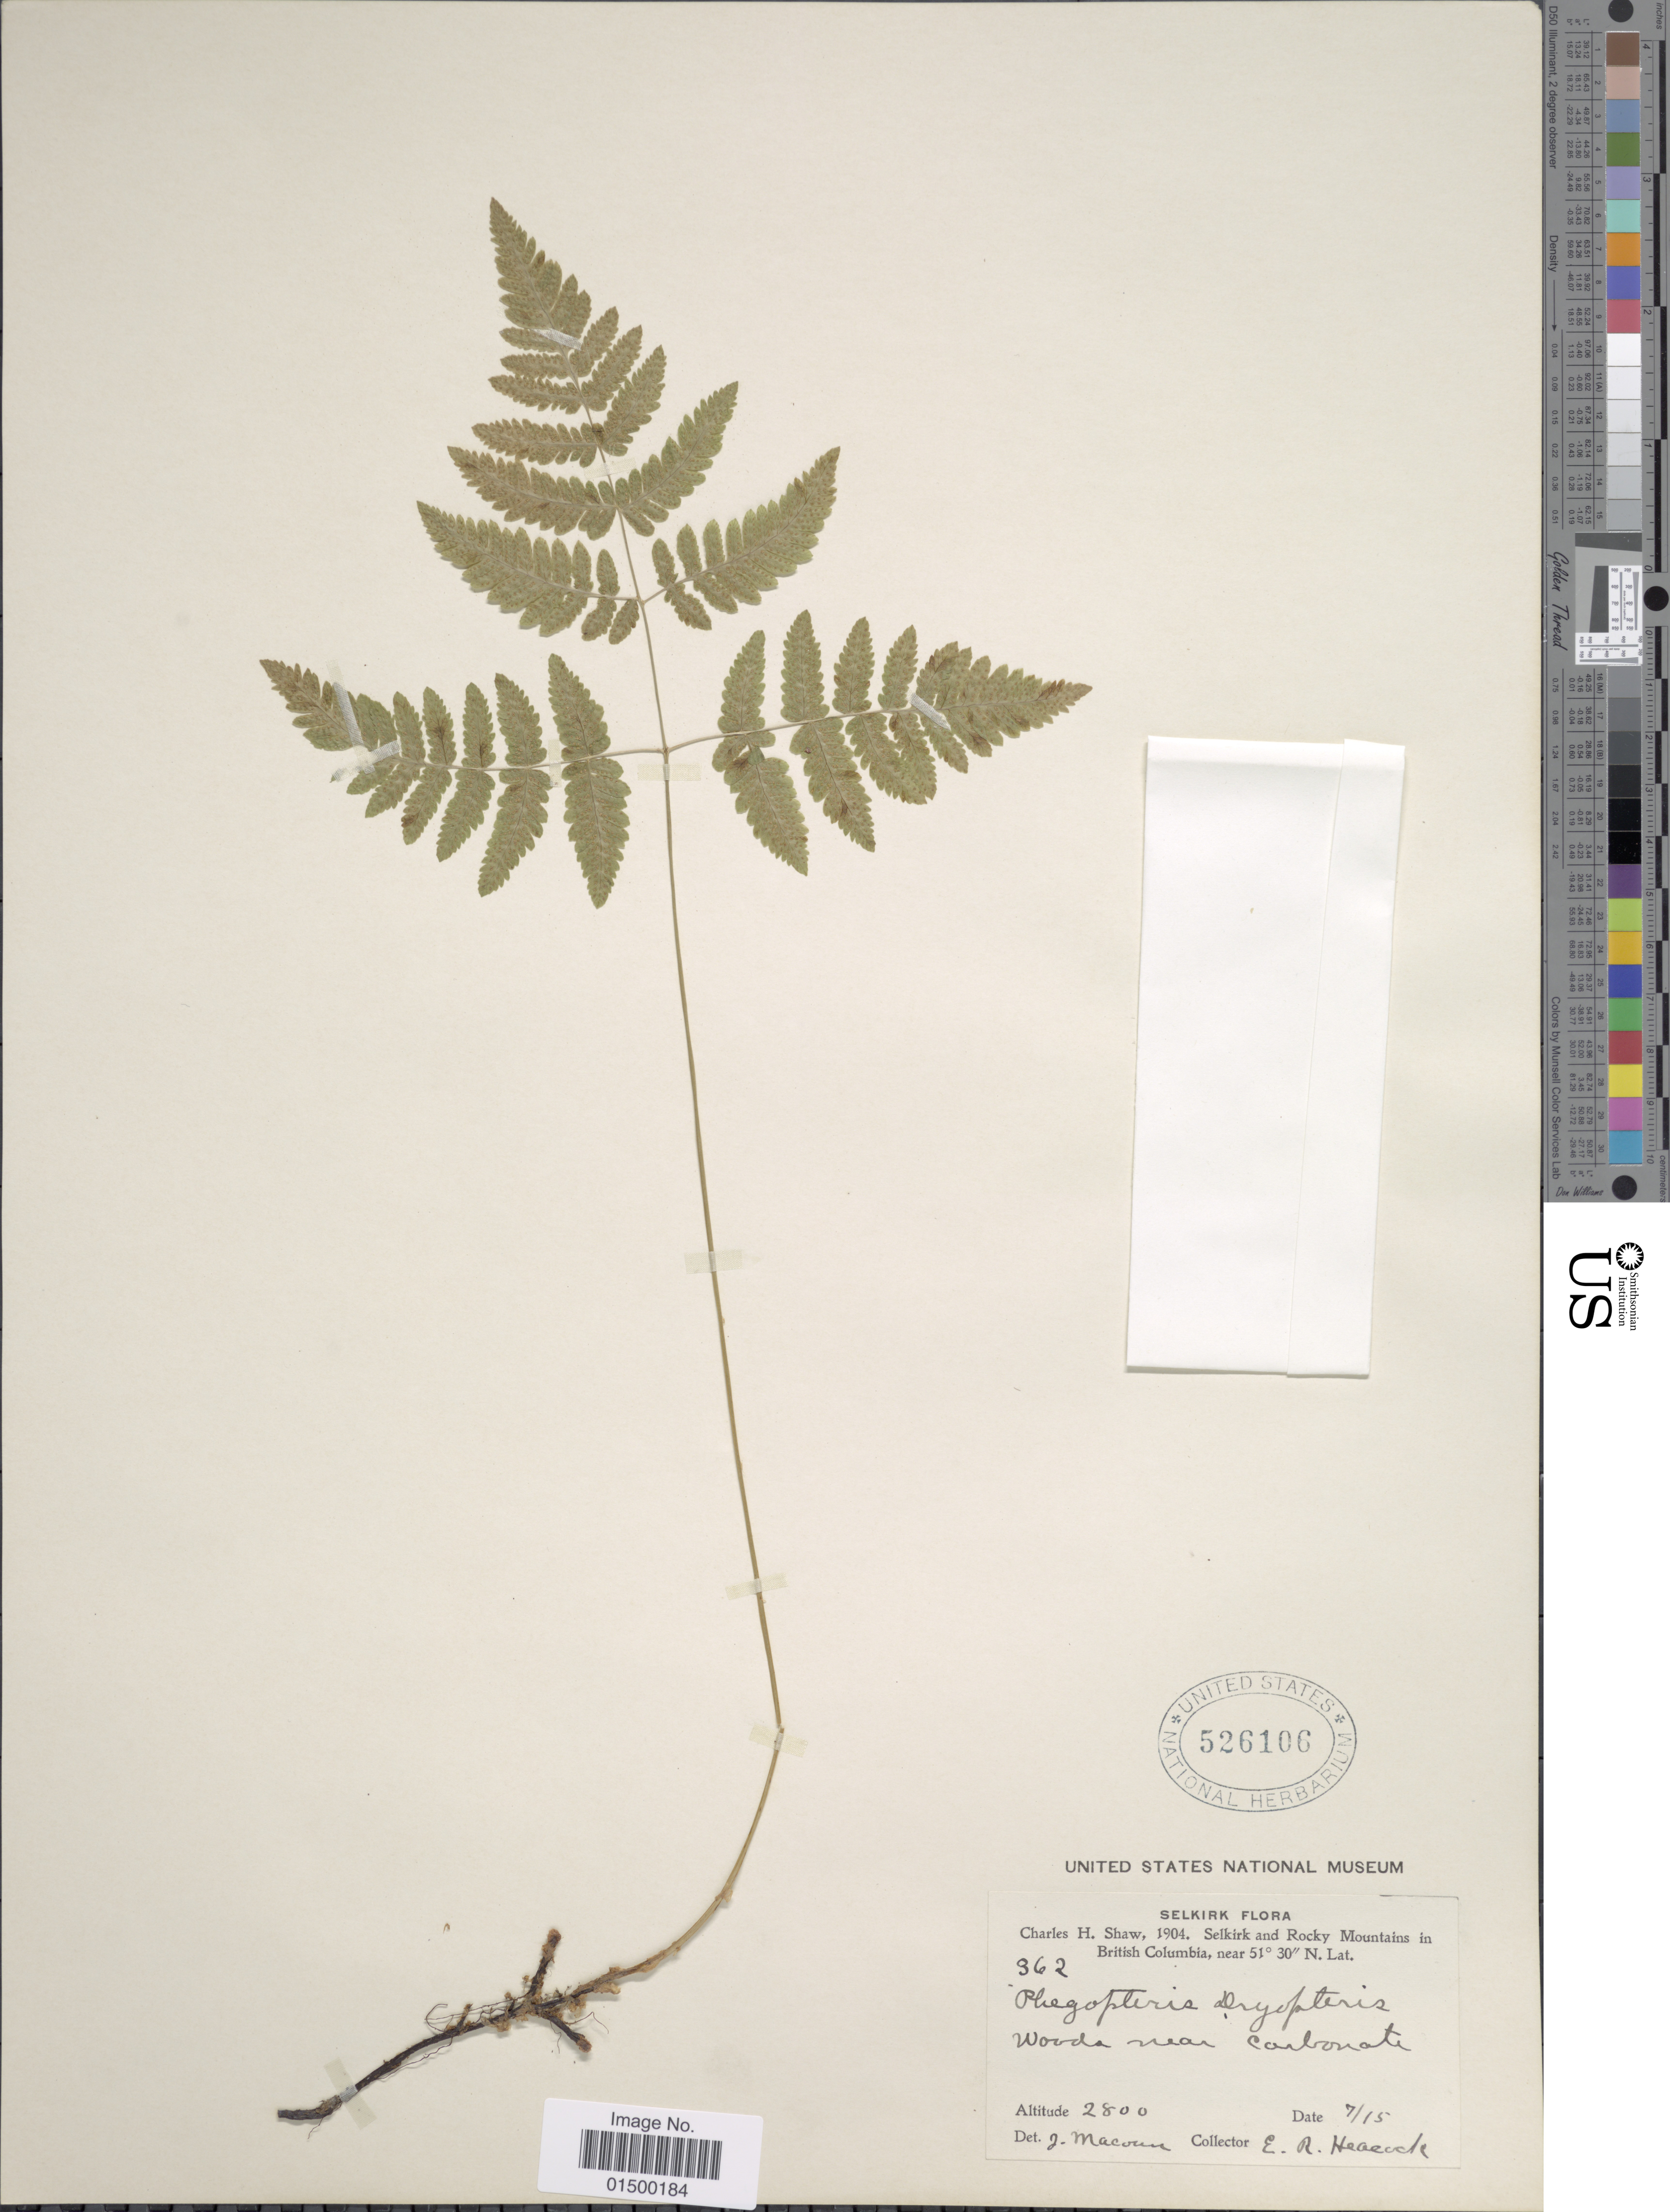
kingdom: Plantae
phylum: Tracheophyta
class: Polypodiopsida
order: Polypodiales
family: Cystopteridaceae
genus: Gymnocarpium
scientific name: Gymnocarpium disjunctum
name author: (Rupr.) Ching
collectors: E. Heacock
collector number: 362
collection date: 1904-07-15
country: Canada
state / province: British Columbia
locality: Selrik and Rocky Mountains in British Columbia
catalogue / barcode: US 526106